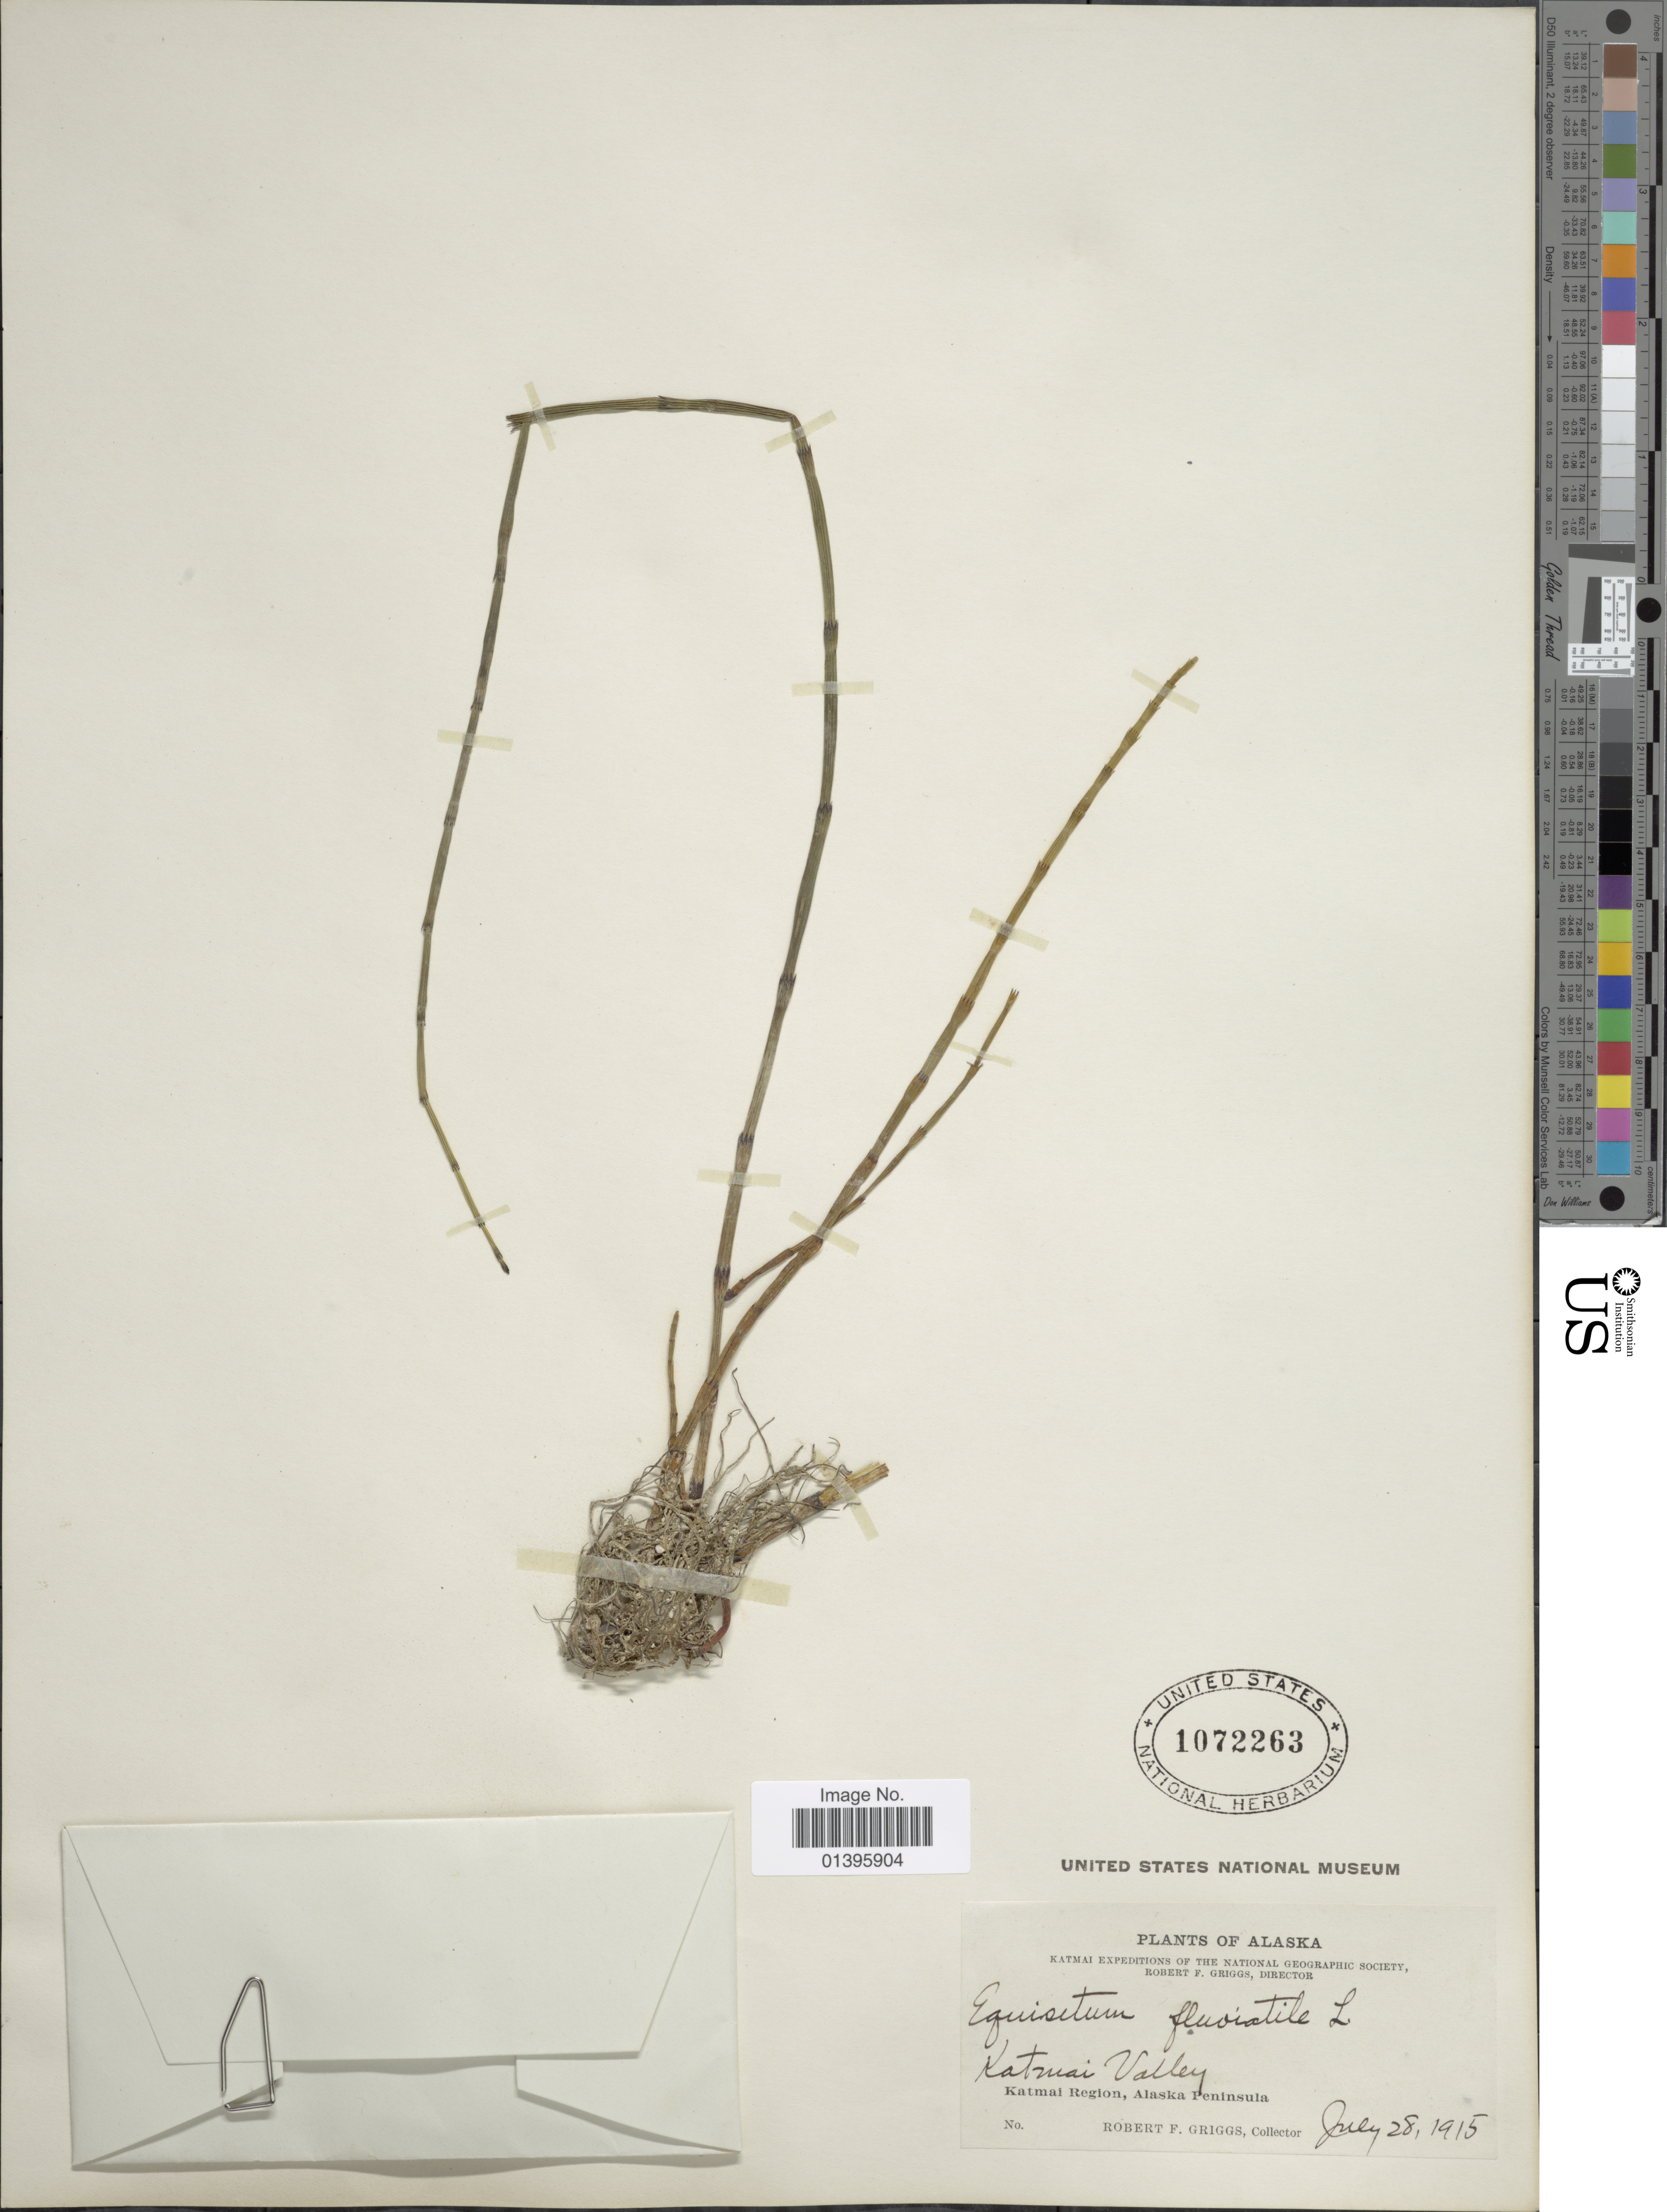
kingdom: Plantae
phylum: Tracheophyta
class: Polypodiopsida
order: Equisetales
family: Equisetaceae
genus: Equisetum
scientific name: Equisetum fluviatile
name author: L.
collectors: R. F. Griggs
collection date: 1915-07-28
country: United States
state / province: Alaska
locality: Katmai Valley. Katmai Region, Alaska Peninsula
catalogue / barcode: US 1072263